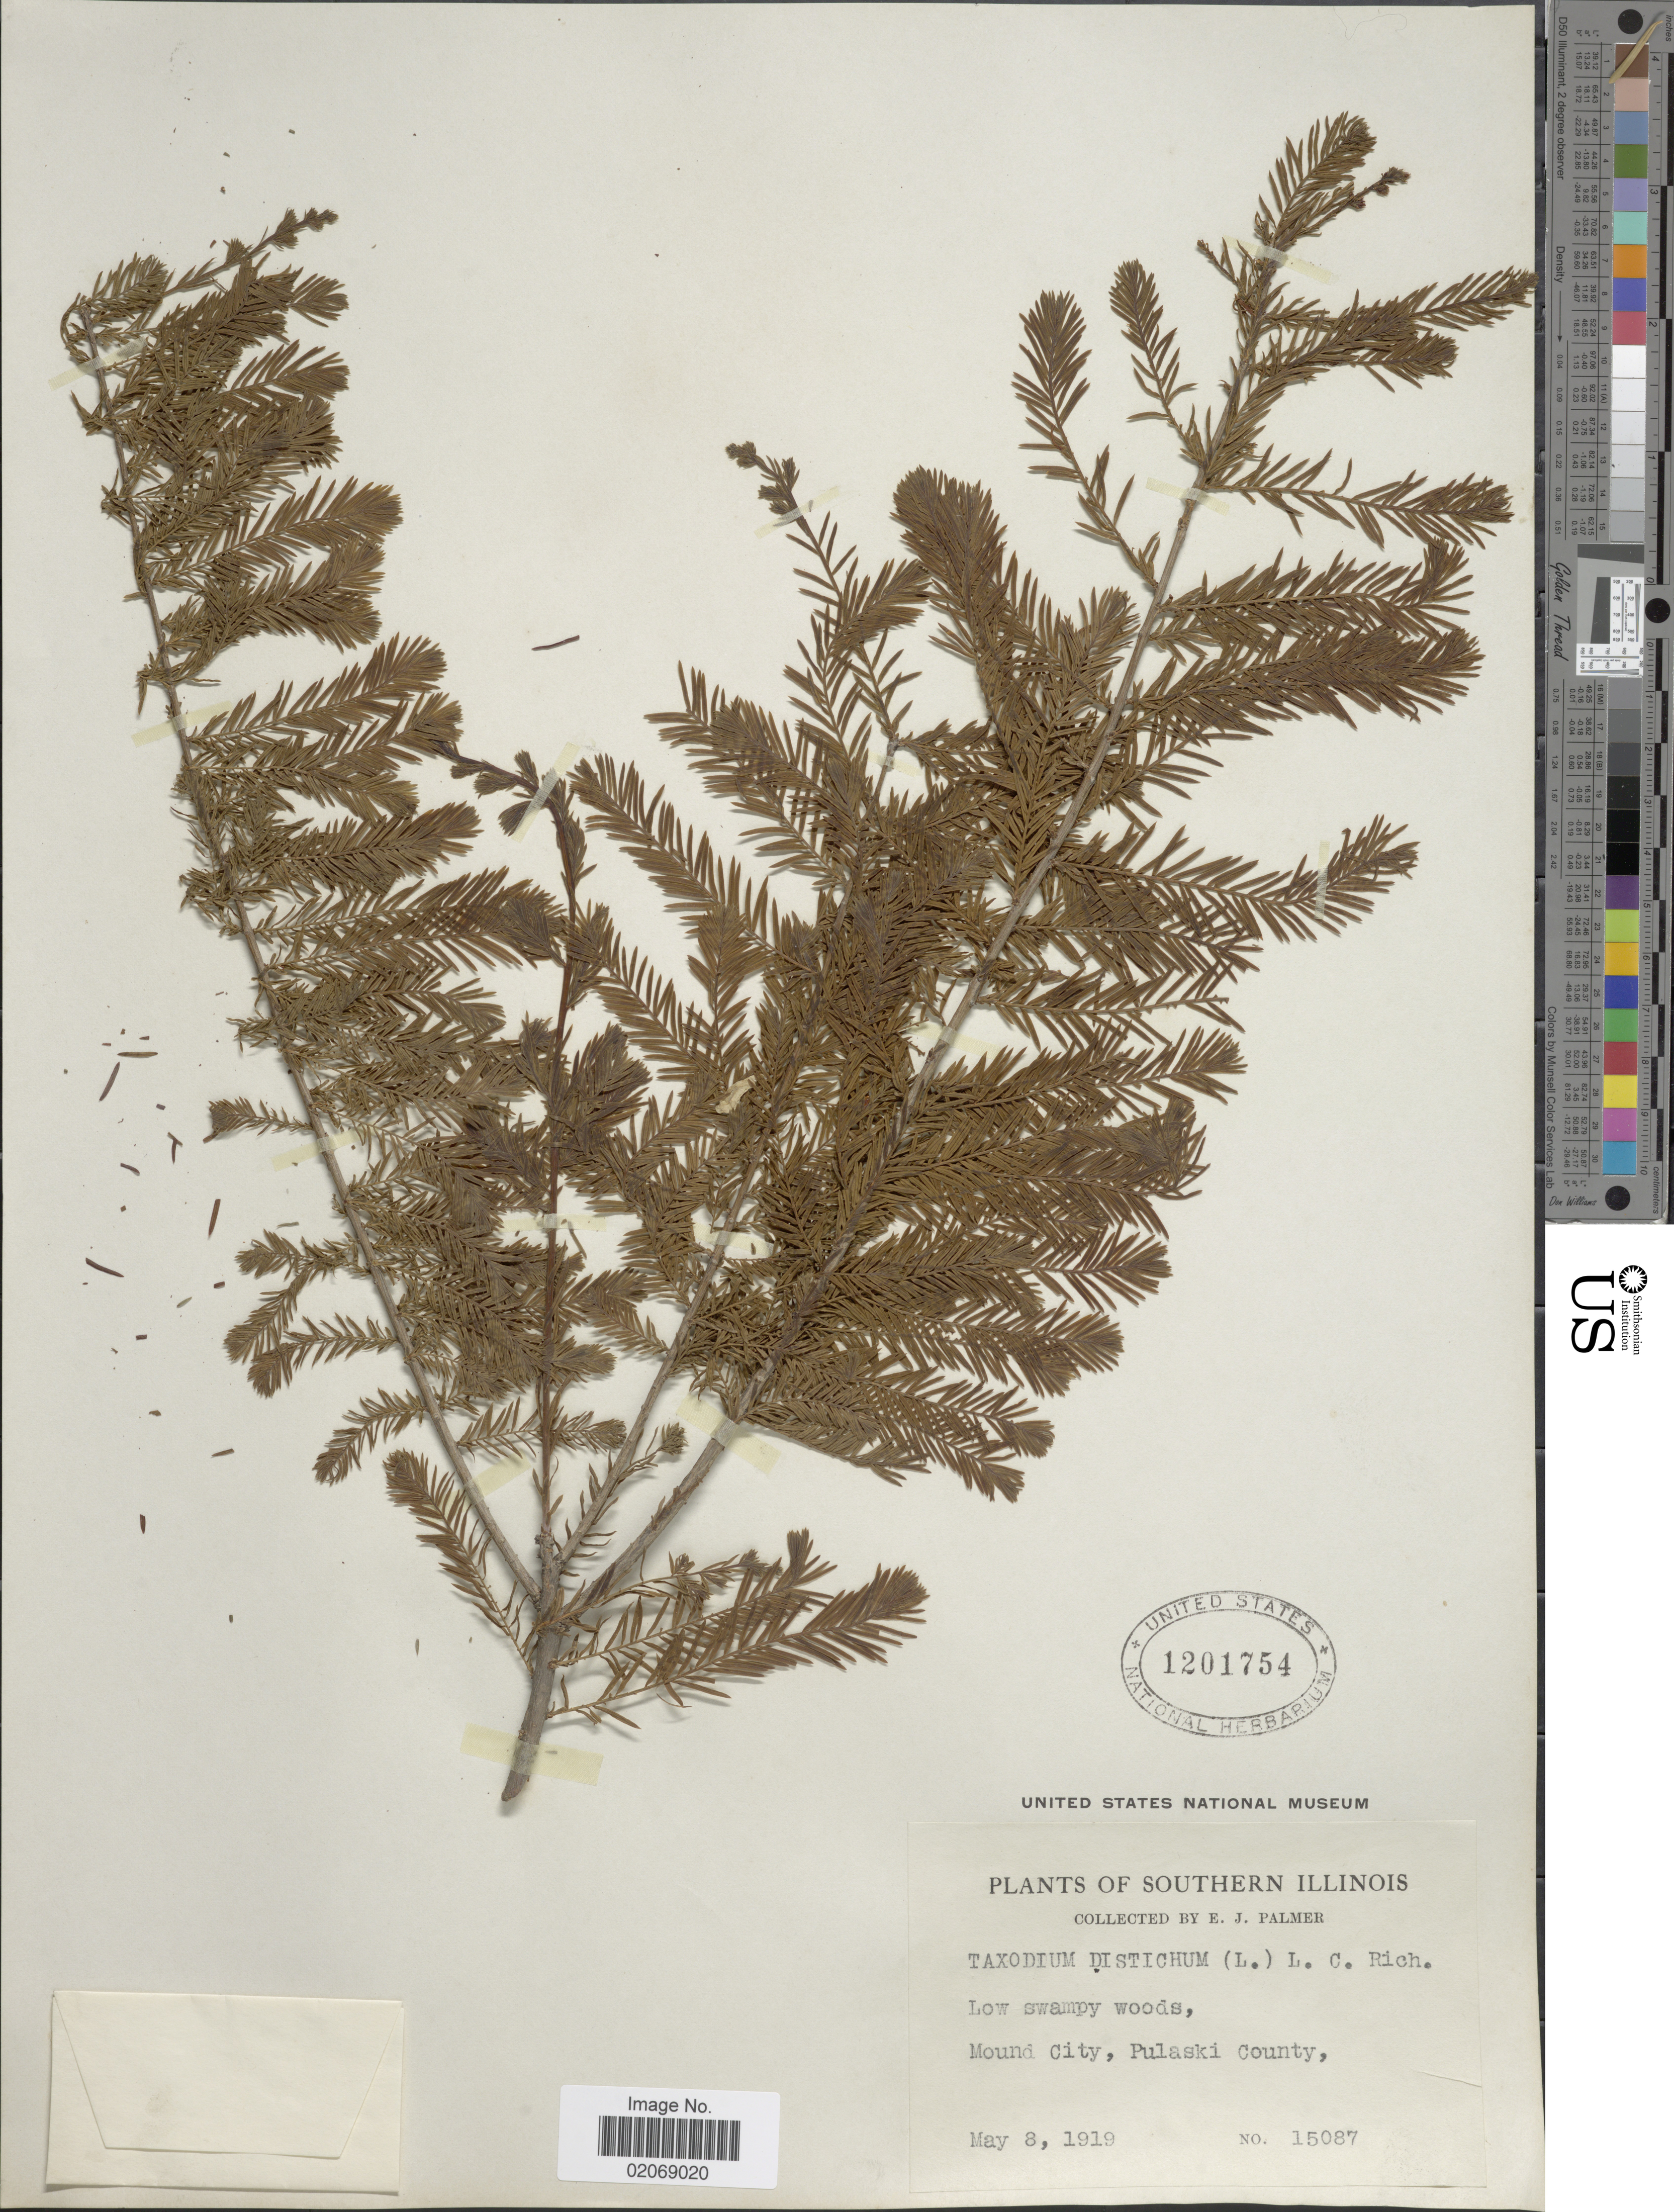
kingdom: Plantae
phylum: Tracheophyta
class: Pinopsida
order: Pinales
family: Cupressaceae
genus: Taxodium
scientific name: Taxodium distichum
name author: (L.) Rich.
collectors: E. J. Palmer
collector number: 15087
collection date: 1919-05-08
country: United States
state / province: Illinois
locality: Southern Illinois, Mound City, Pulaski County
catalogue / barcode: US 1201754